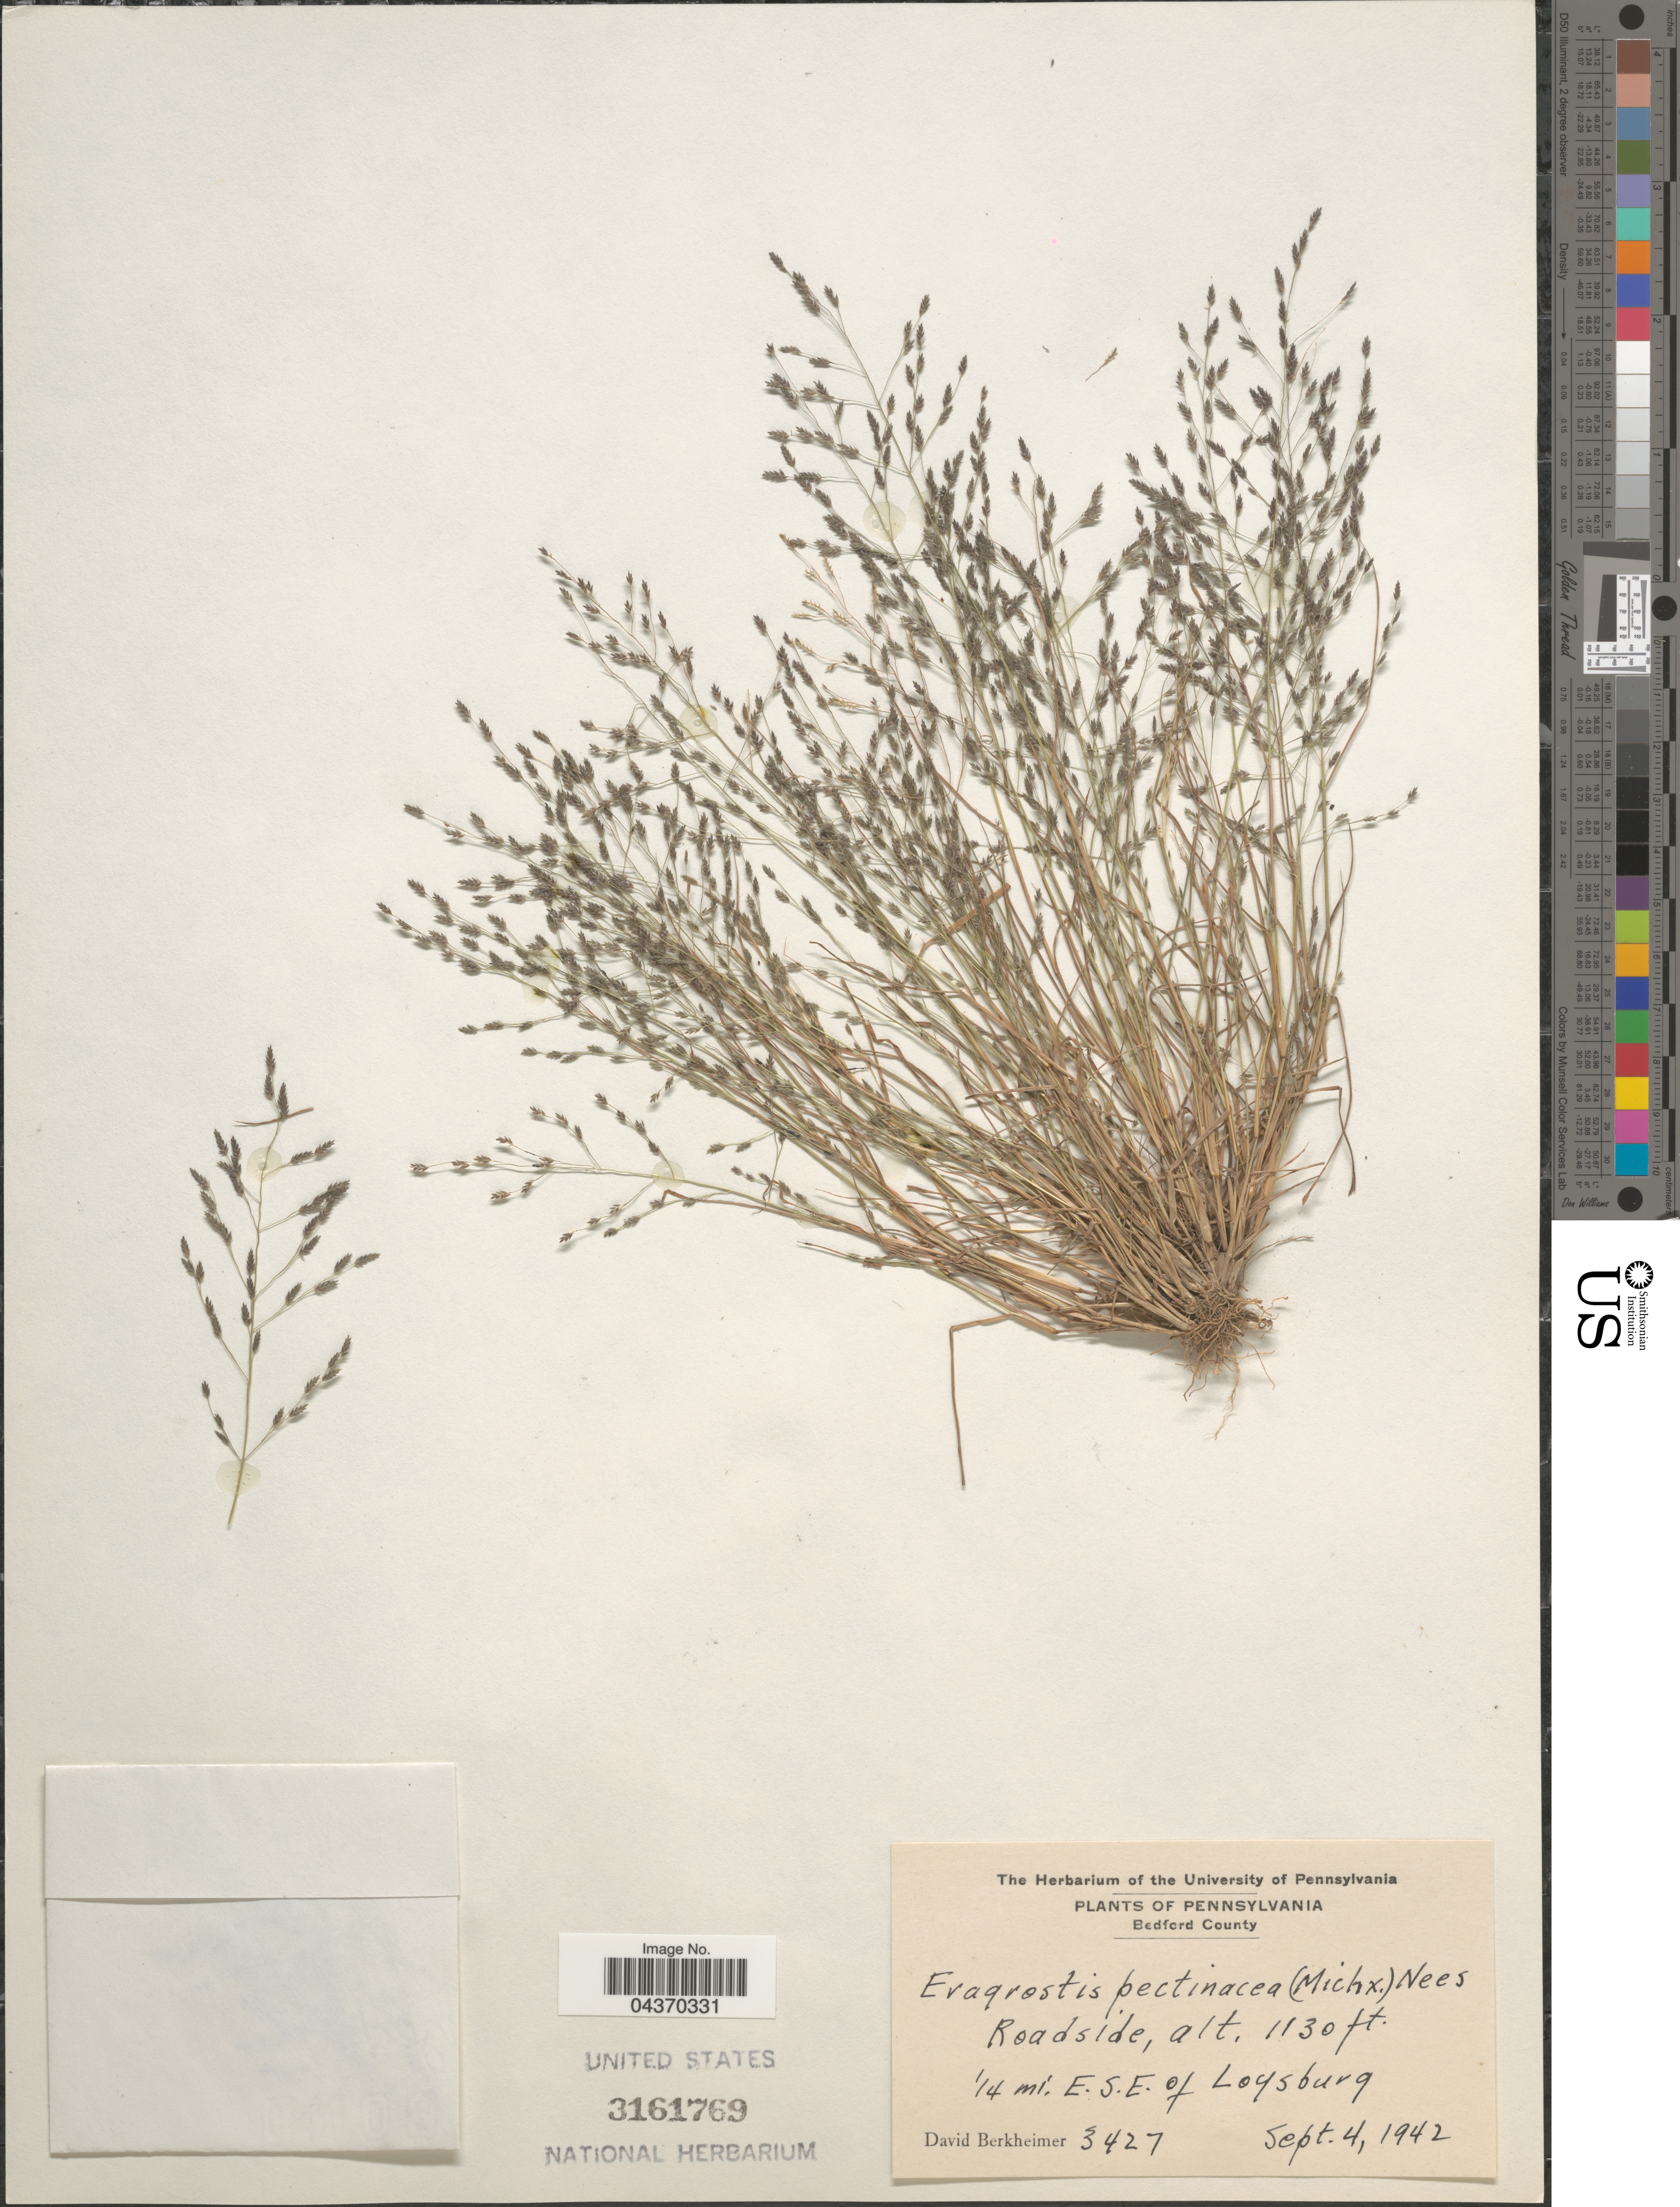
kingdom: Plantae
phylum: Tracheophyta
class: Liliopsida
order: Poales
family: Poaceae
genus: Eragrostis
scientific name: Eragrostis pectinacea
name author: (Michx.) Nees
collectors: D. Berkheimer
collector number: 3427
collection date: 1942-09-04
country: United States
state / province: Pennsylvania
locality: Bedford County. Roadside. ¼ mi. E.S.E. of Loysburg.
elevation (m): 344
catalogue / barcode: US 3161769